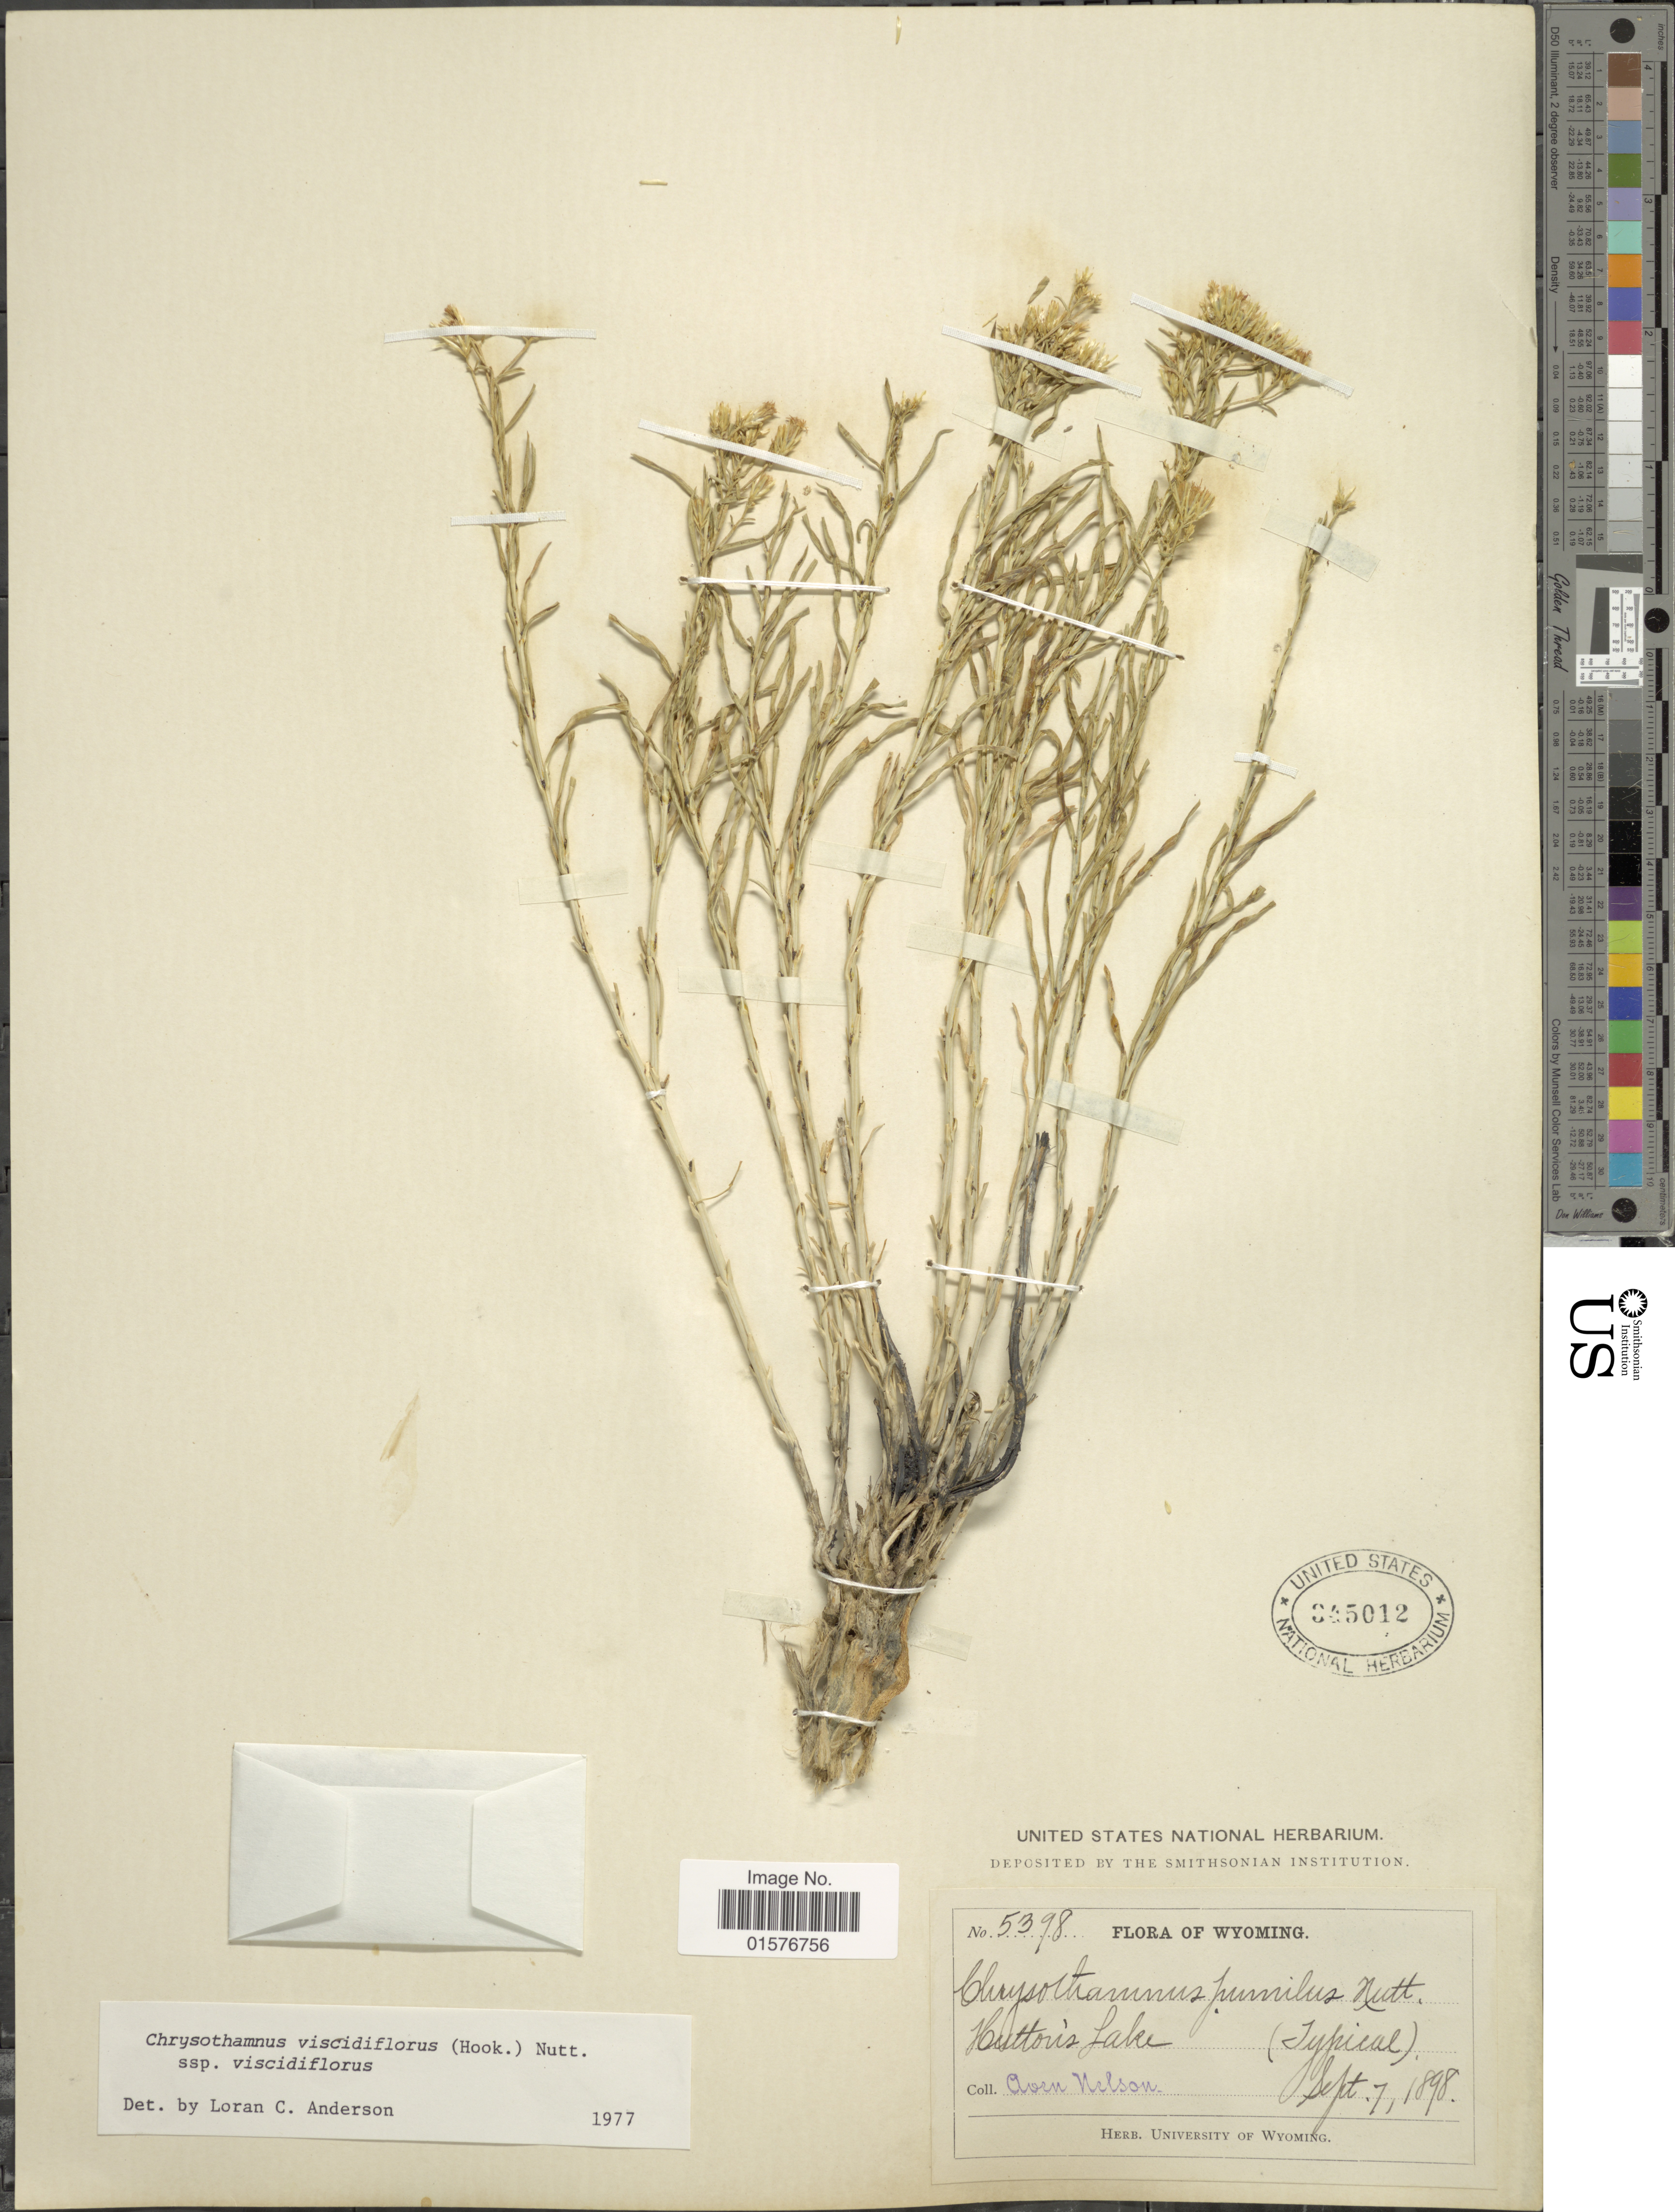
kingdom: Plantae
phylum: Tracheophyta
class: Magnoliopsida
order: Asterales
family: Asteraceae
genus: Chrysothamnus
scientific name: Chrysothamnus viscidiflorus subsp. viscidiflorus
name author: (Hook.) Nutt.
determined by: Urbatsch, Lowell E., Curator (LSU), Louisiana State University (UNITED STATES)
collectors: A. Nelson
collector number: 5398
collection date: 1898-07-07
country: United States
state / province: Wyoming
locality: Hutton's Lake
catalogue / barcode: US 345012